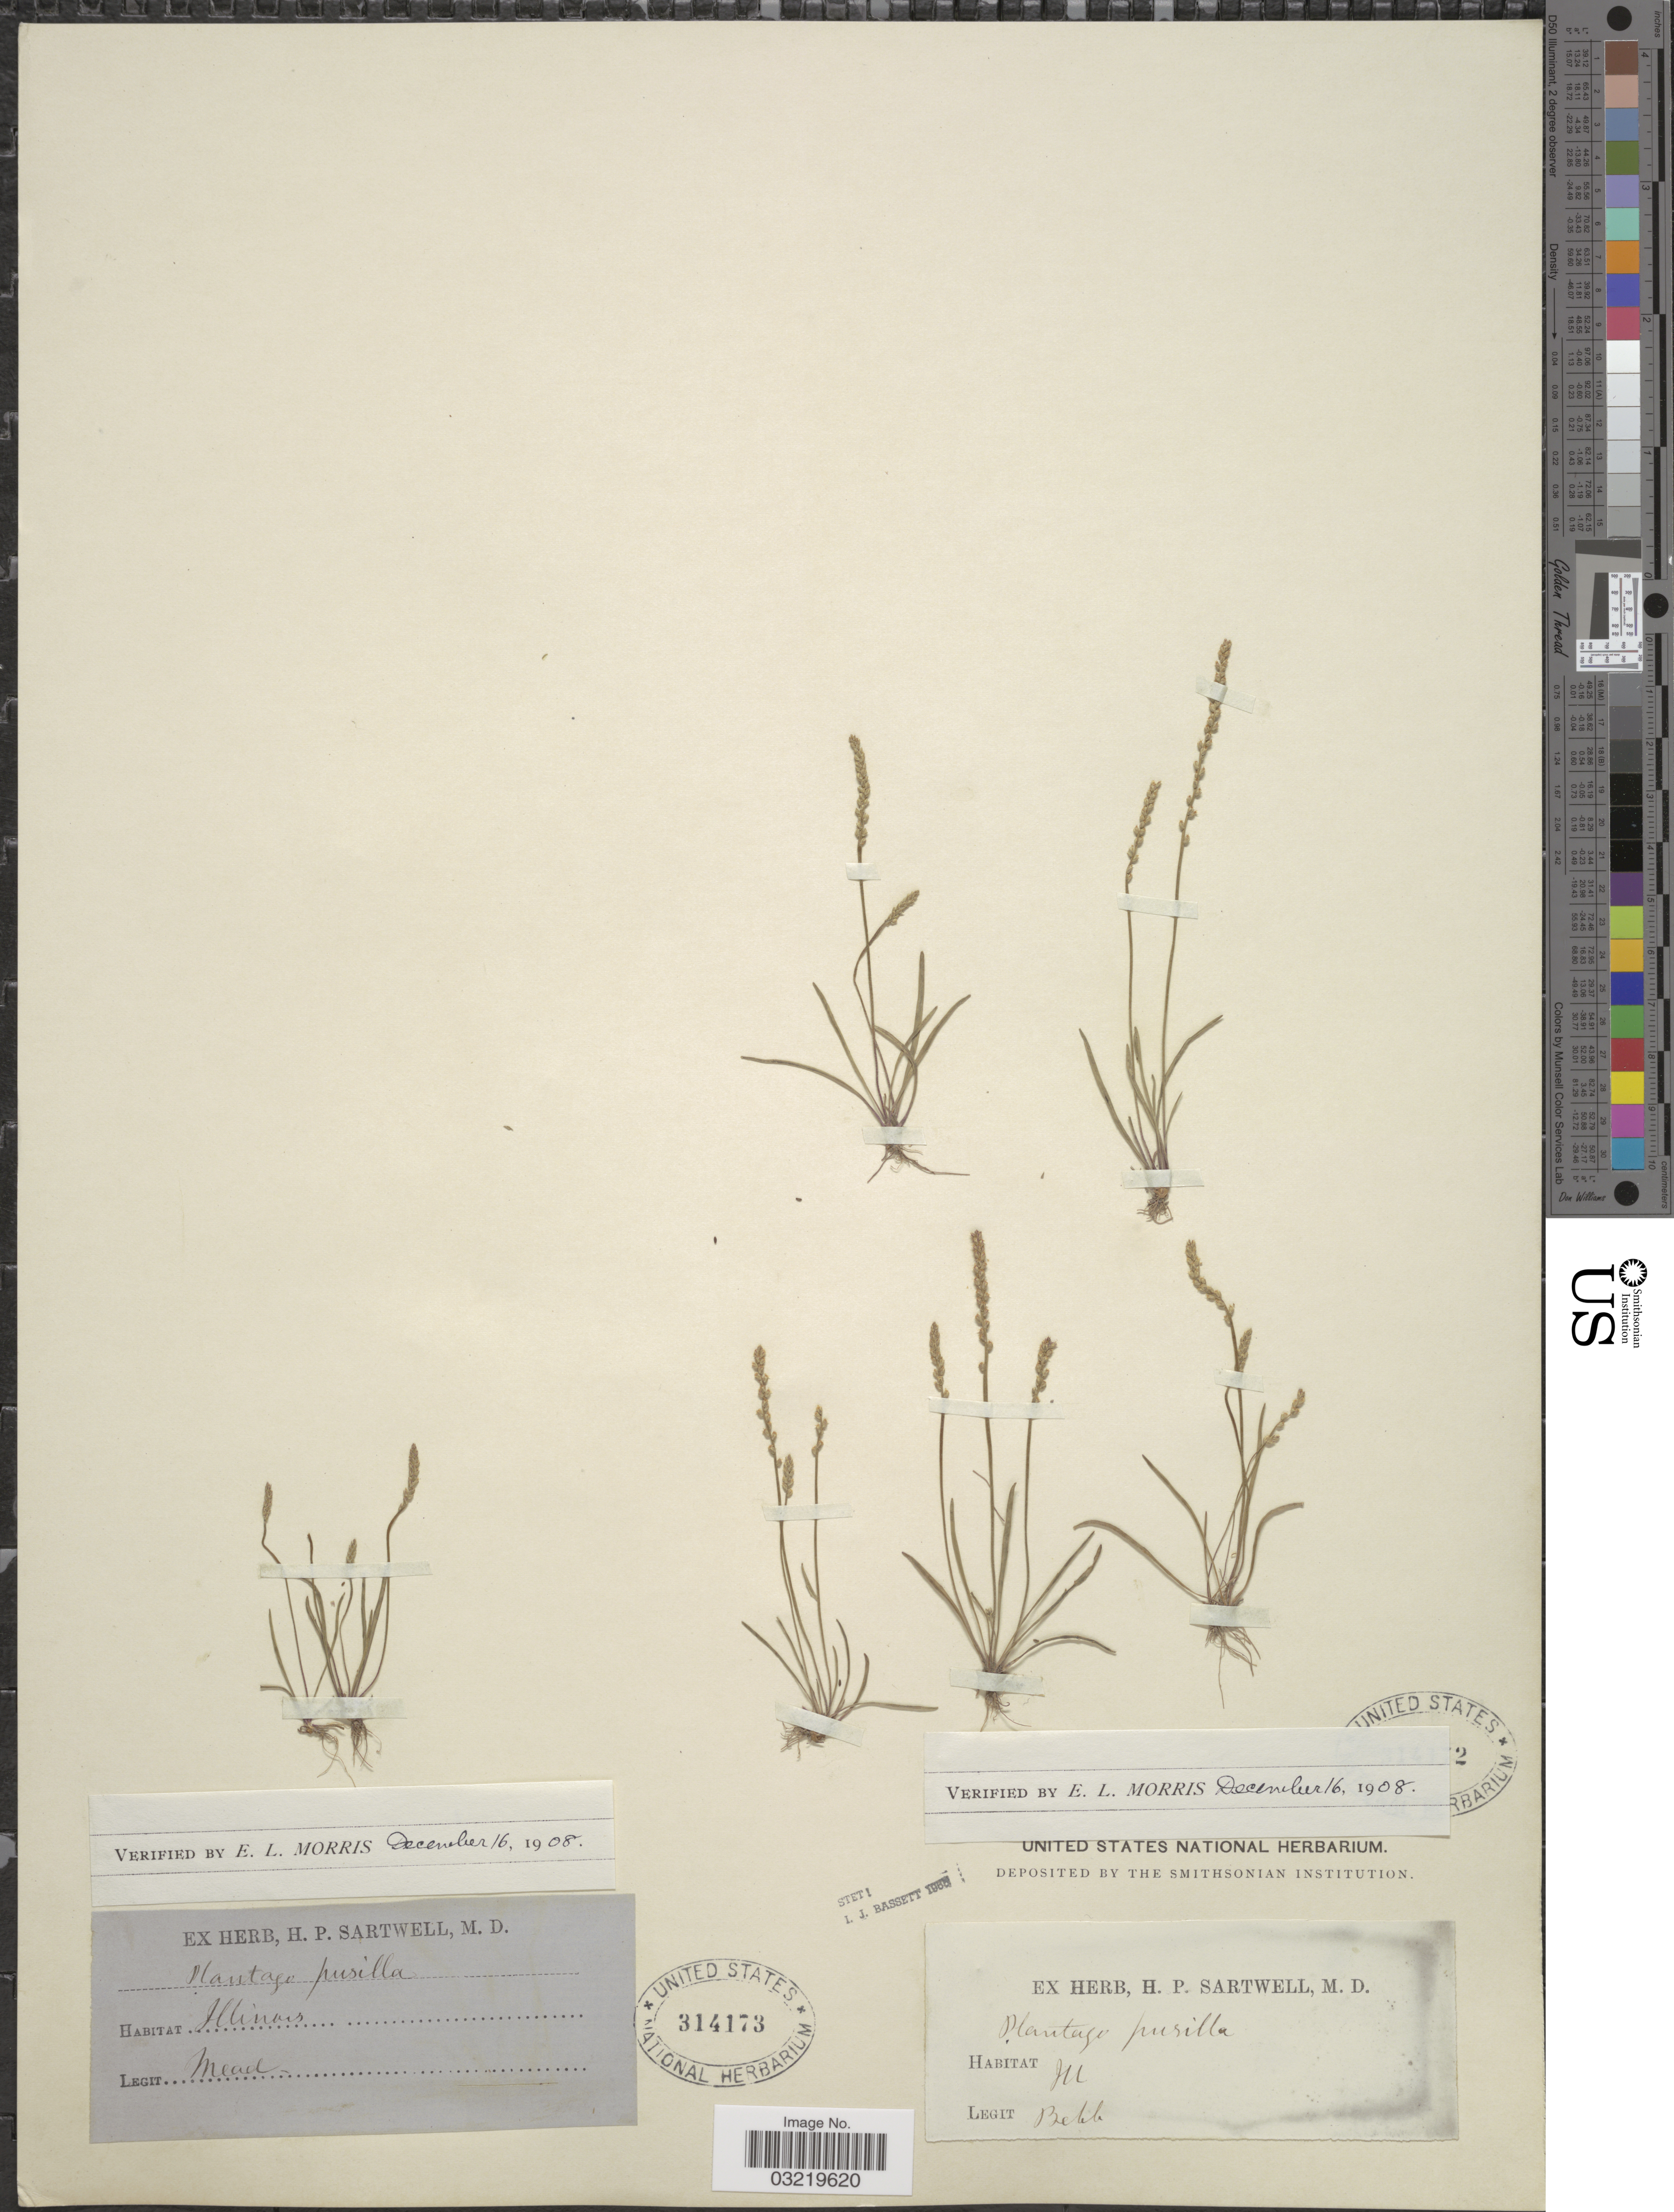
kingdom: Plantae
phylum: Tracheophyta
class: Magnoliopsida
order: Lamiales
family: Plantaginaceae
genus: Plantago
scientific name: Plantago pusilla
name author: Nutt.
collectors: Bebb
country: United States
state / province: Illinois